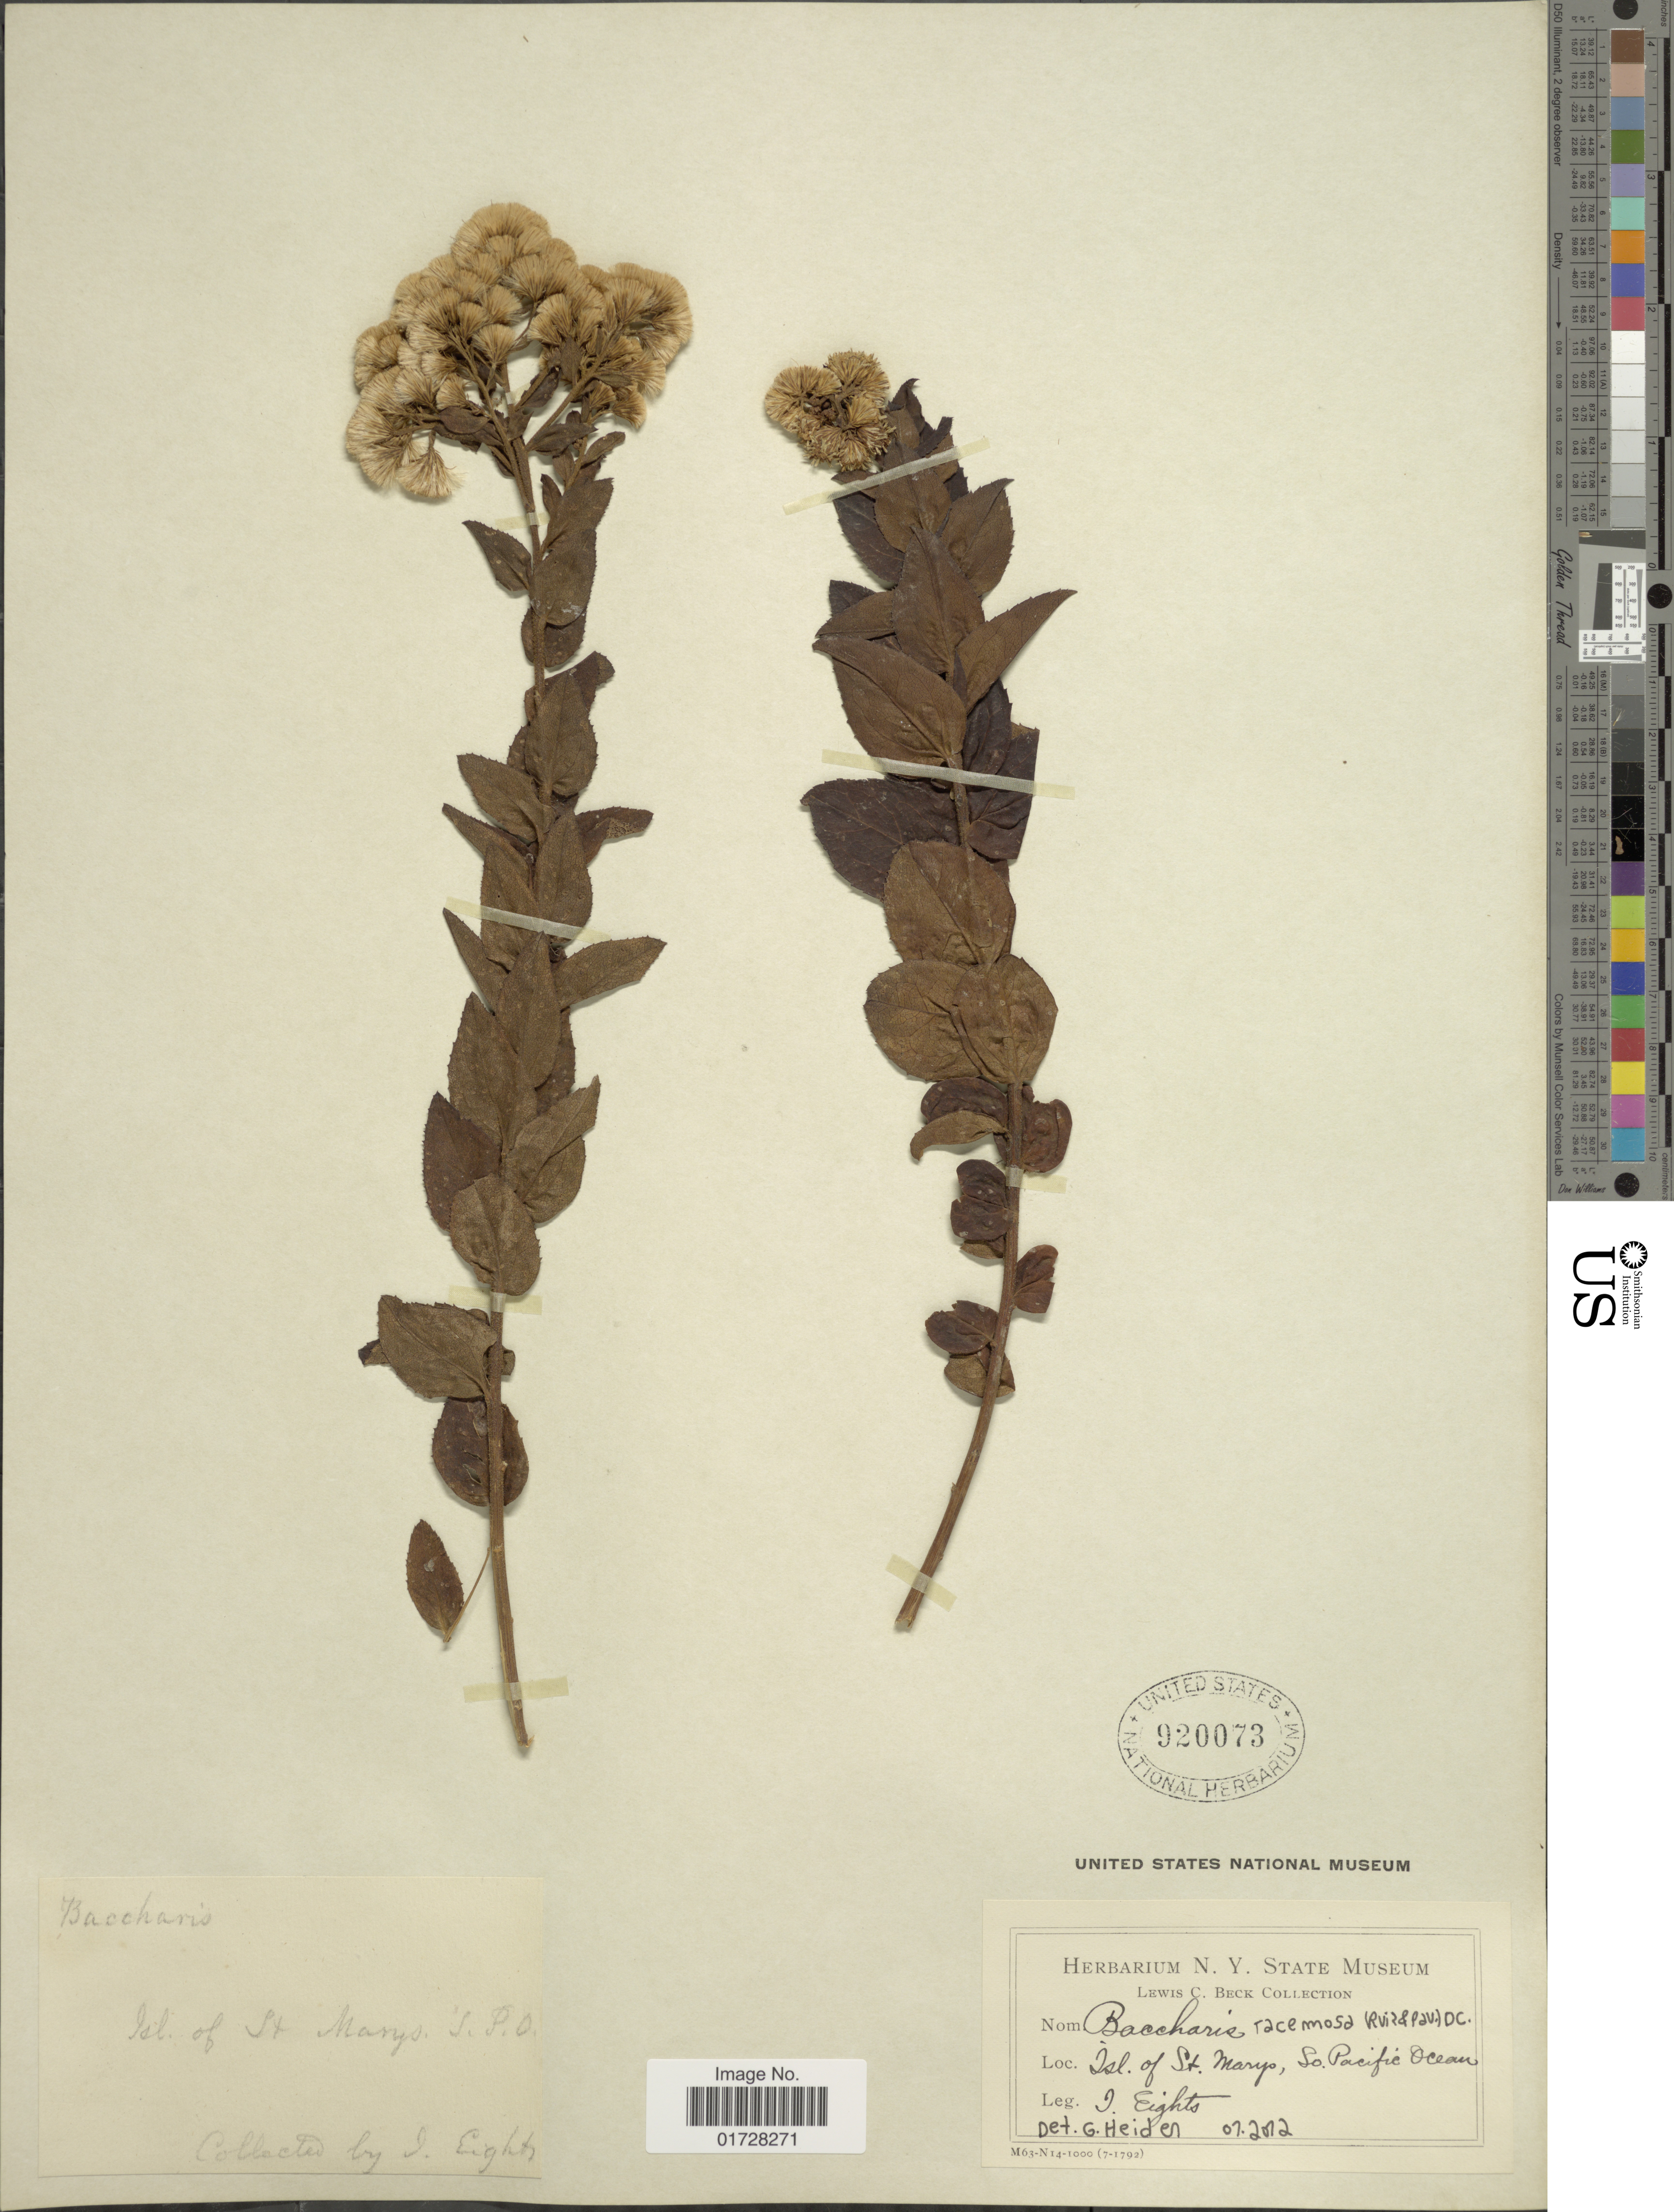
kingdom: Plantae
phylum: Tracheophyta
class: Magnoliopsida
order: Asterales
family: Asteraceae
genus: Baccharis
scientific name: Baccharis racemosa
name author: (Ruiz & Pav.) DC.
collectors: J. Eights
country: Vanuatu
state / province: Torba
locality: Isl. of St. Marys, So. Pacific Ocean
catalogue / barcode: US 920073